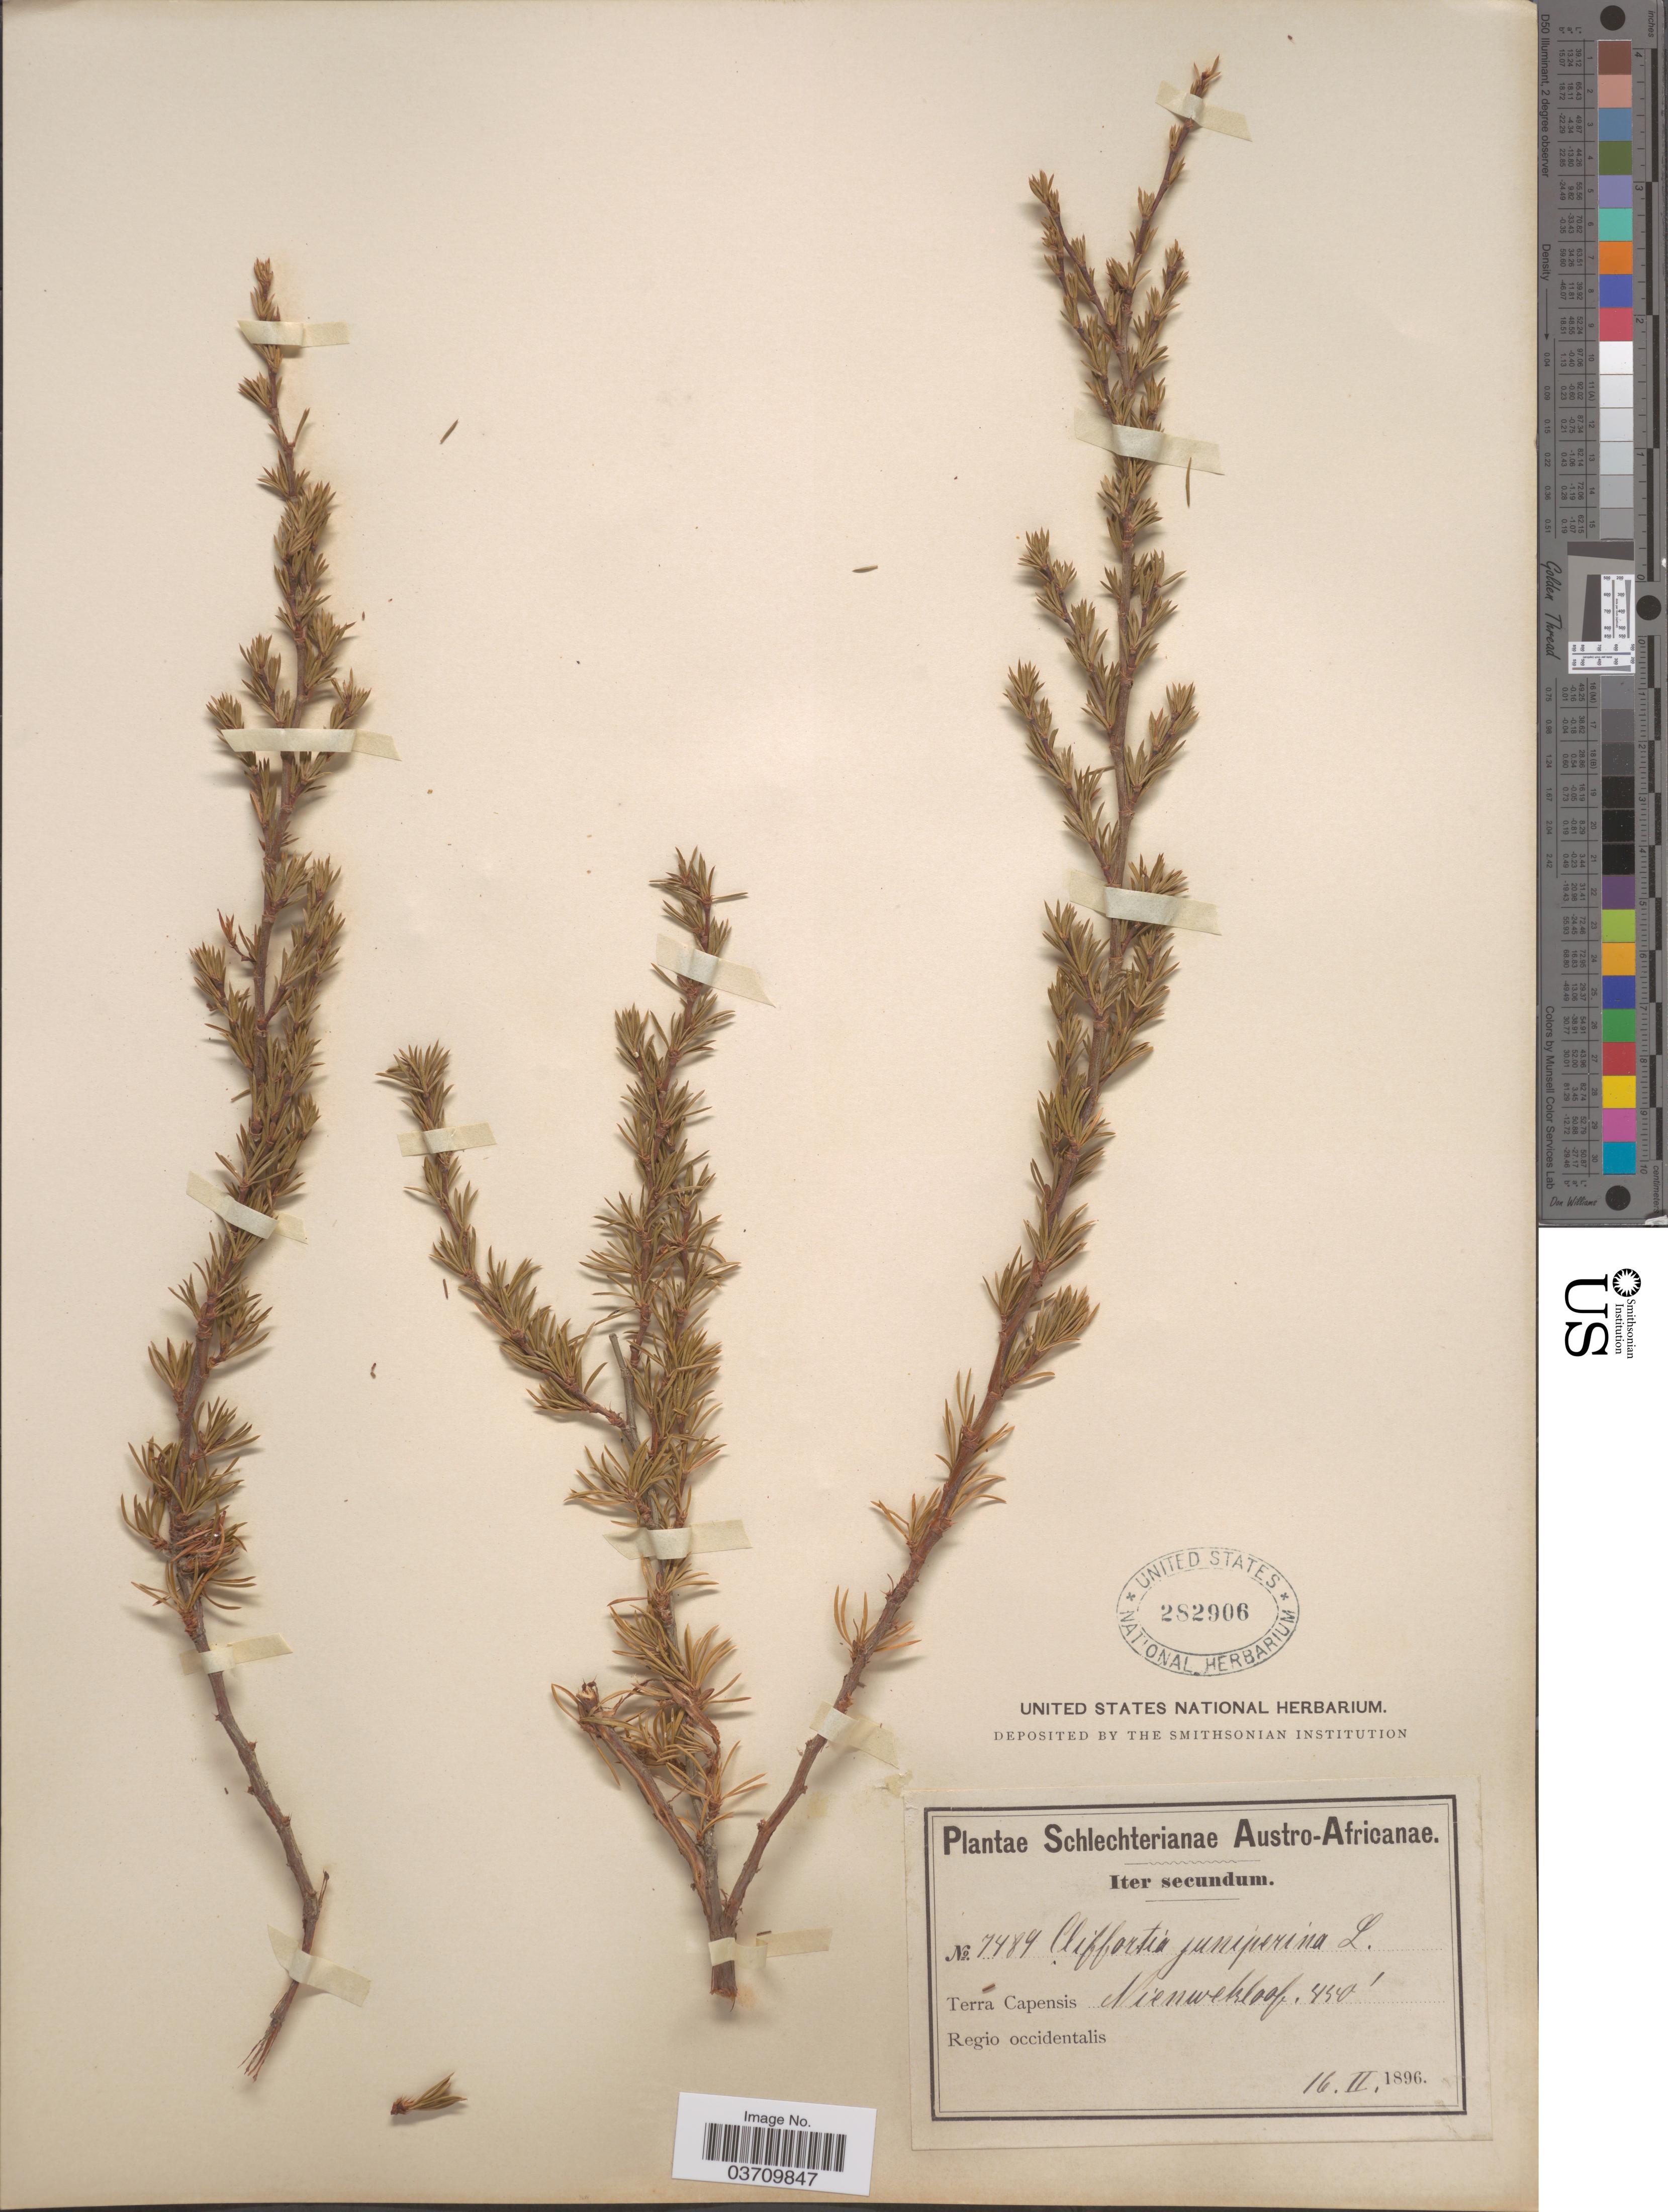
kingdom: Plantae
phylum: Tracheophyta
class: Magnoliopsida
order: Rosales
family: Rosaceae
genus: Cliffortia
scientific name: Cliffortia juniperina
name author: L. f.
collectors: Schlechter, --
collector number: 7489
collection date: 1896-02-16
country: South Africa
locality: Austro-Africanae. Terra Capensis. Regio occidentalis. Nieuwekloof.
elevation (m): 137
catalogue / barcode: US 282906